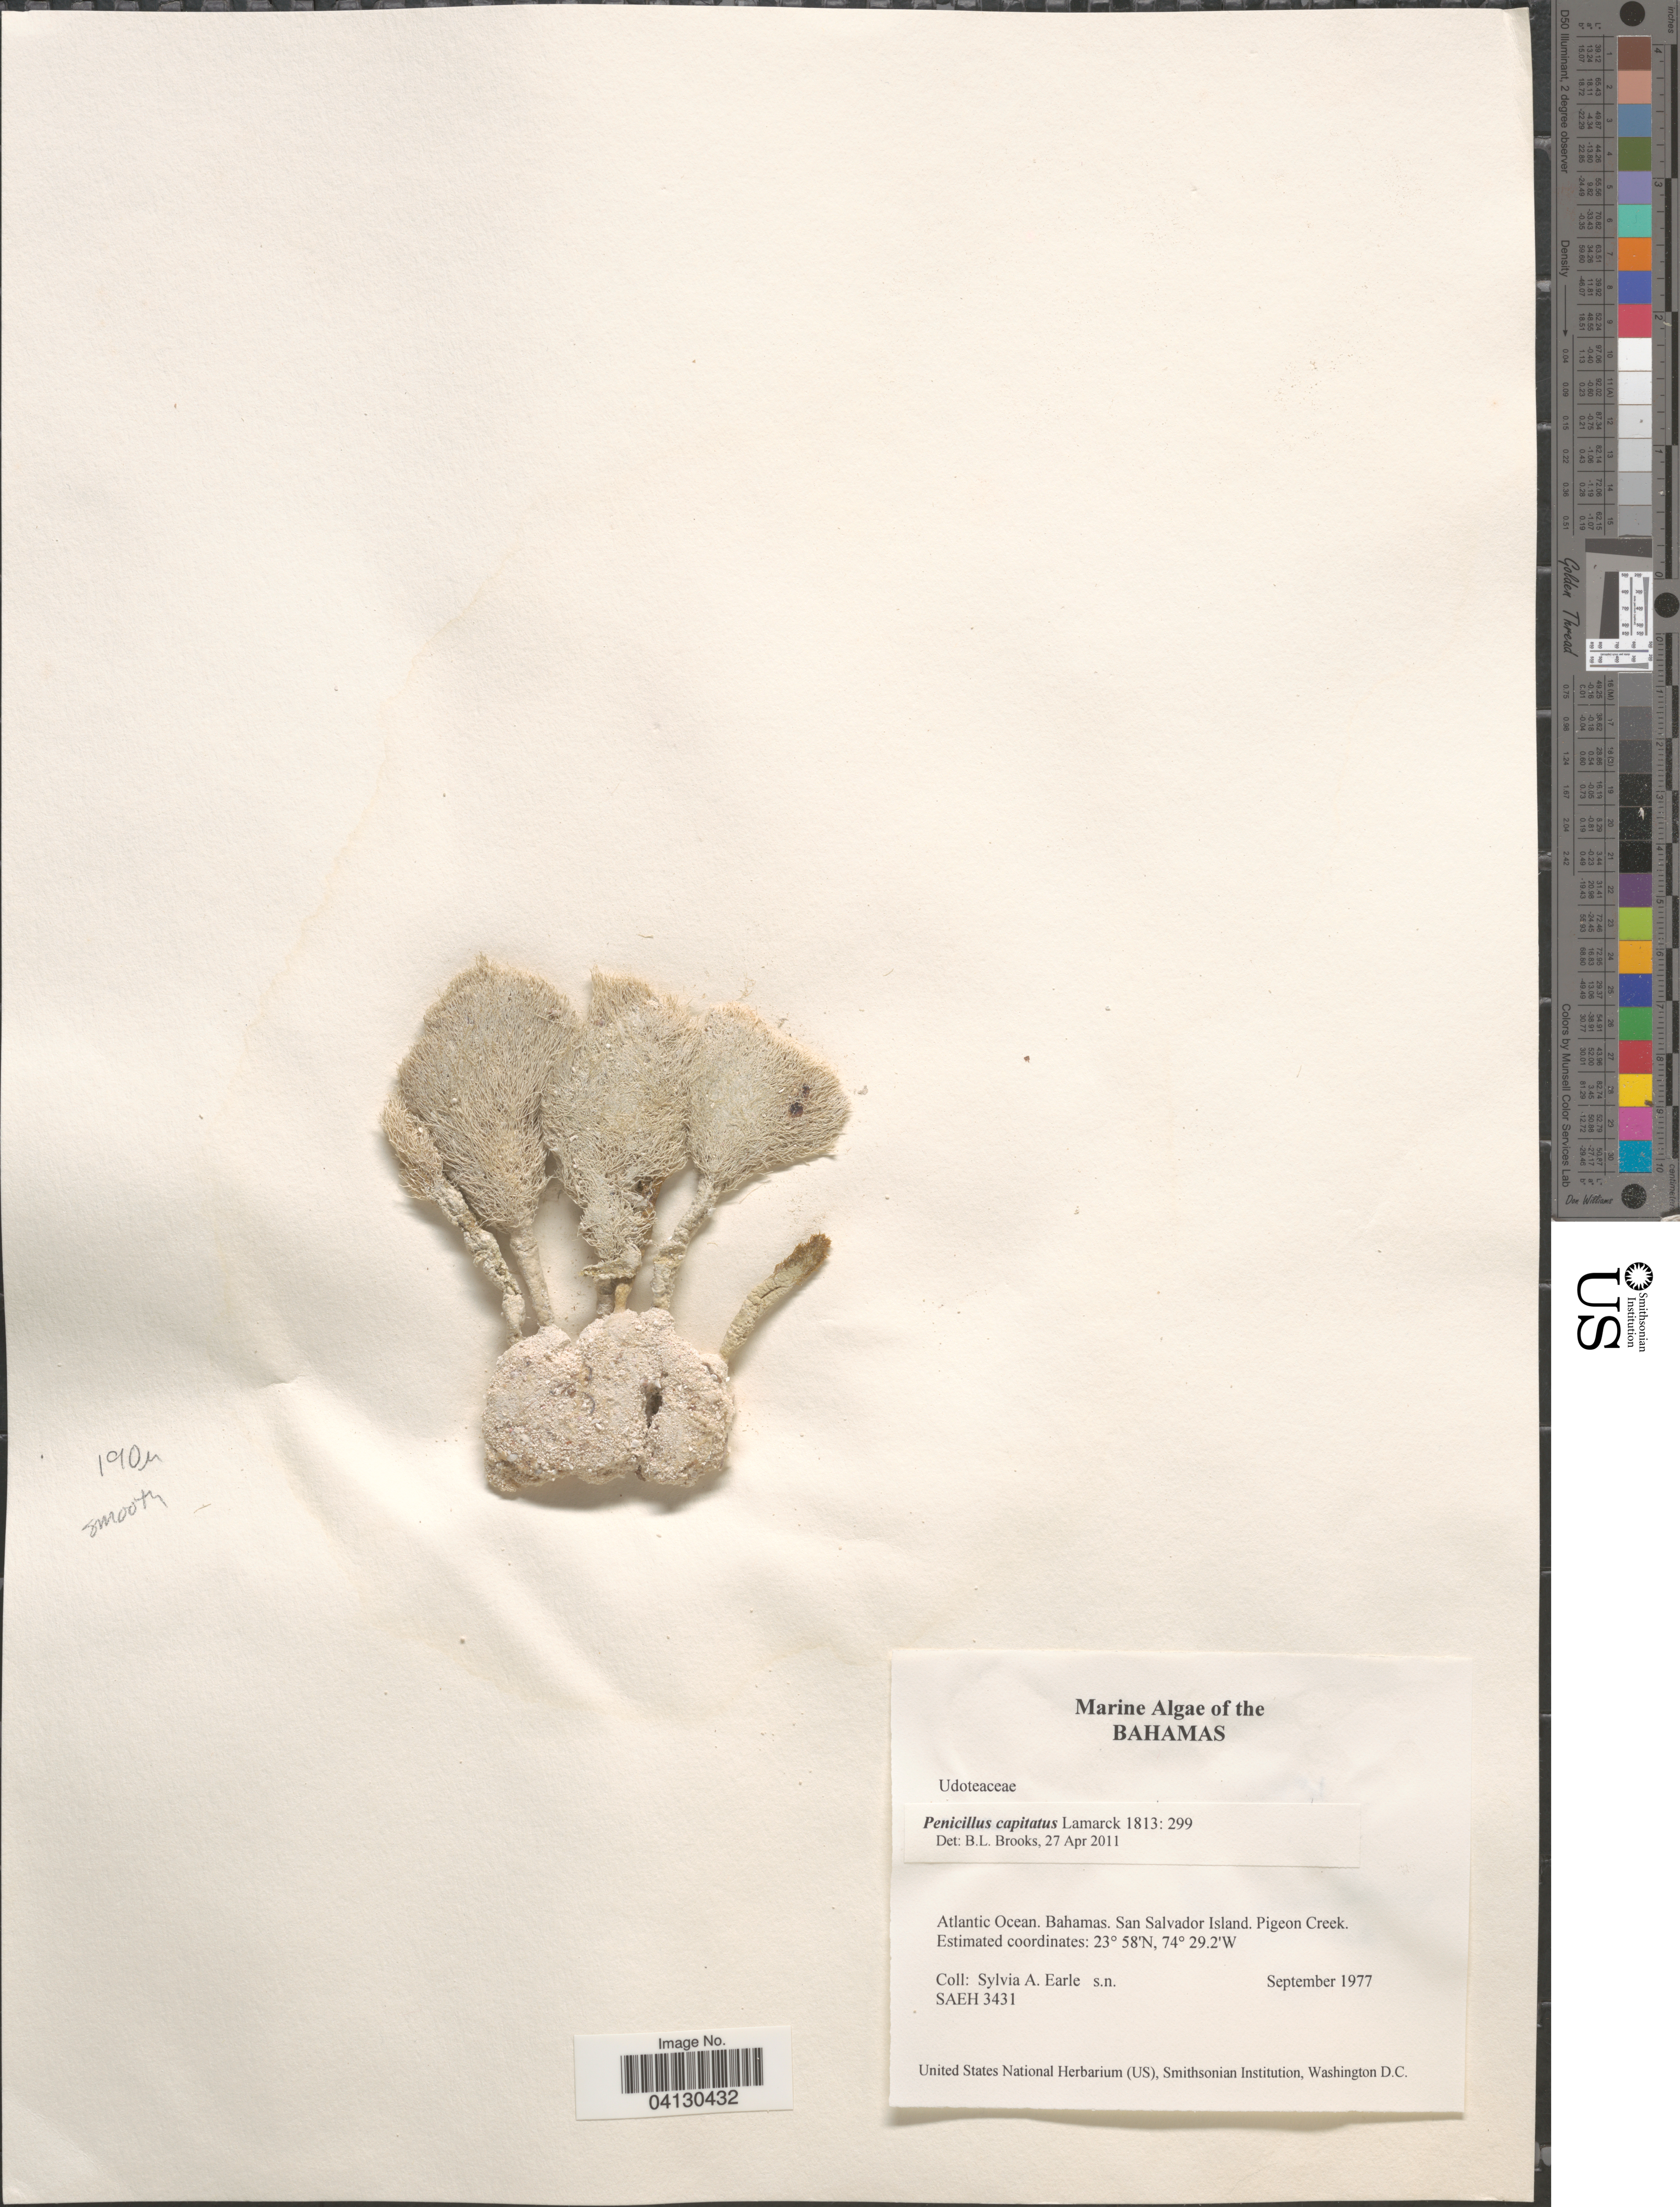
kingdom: Plantae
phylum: Chlorophyta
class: Ulvophyceae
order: Bryopsidales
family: Udoteaceae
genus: Penicillus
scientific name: Penicillus capitatus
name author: Lam.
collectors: S. A. Earle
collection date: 1977-09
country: Bahamas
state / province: San Salvador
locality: Atlantic Ocean. San Salvador Island. Pigeon Creek.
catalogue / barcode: US 329017